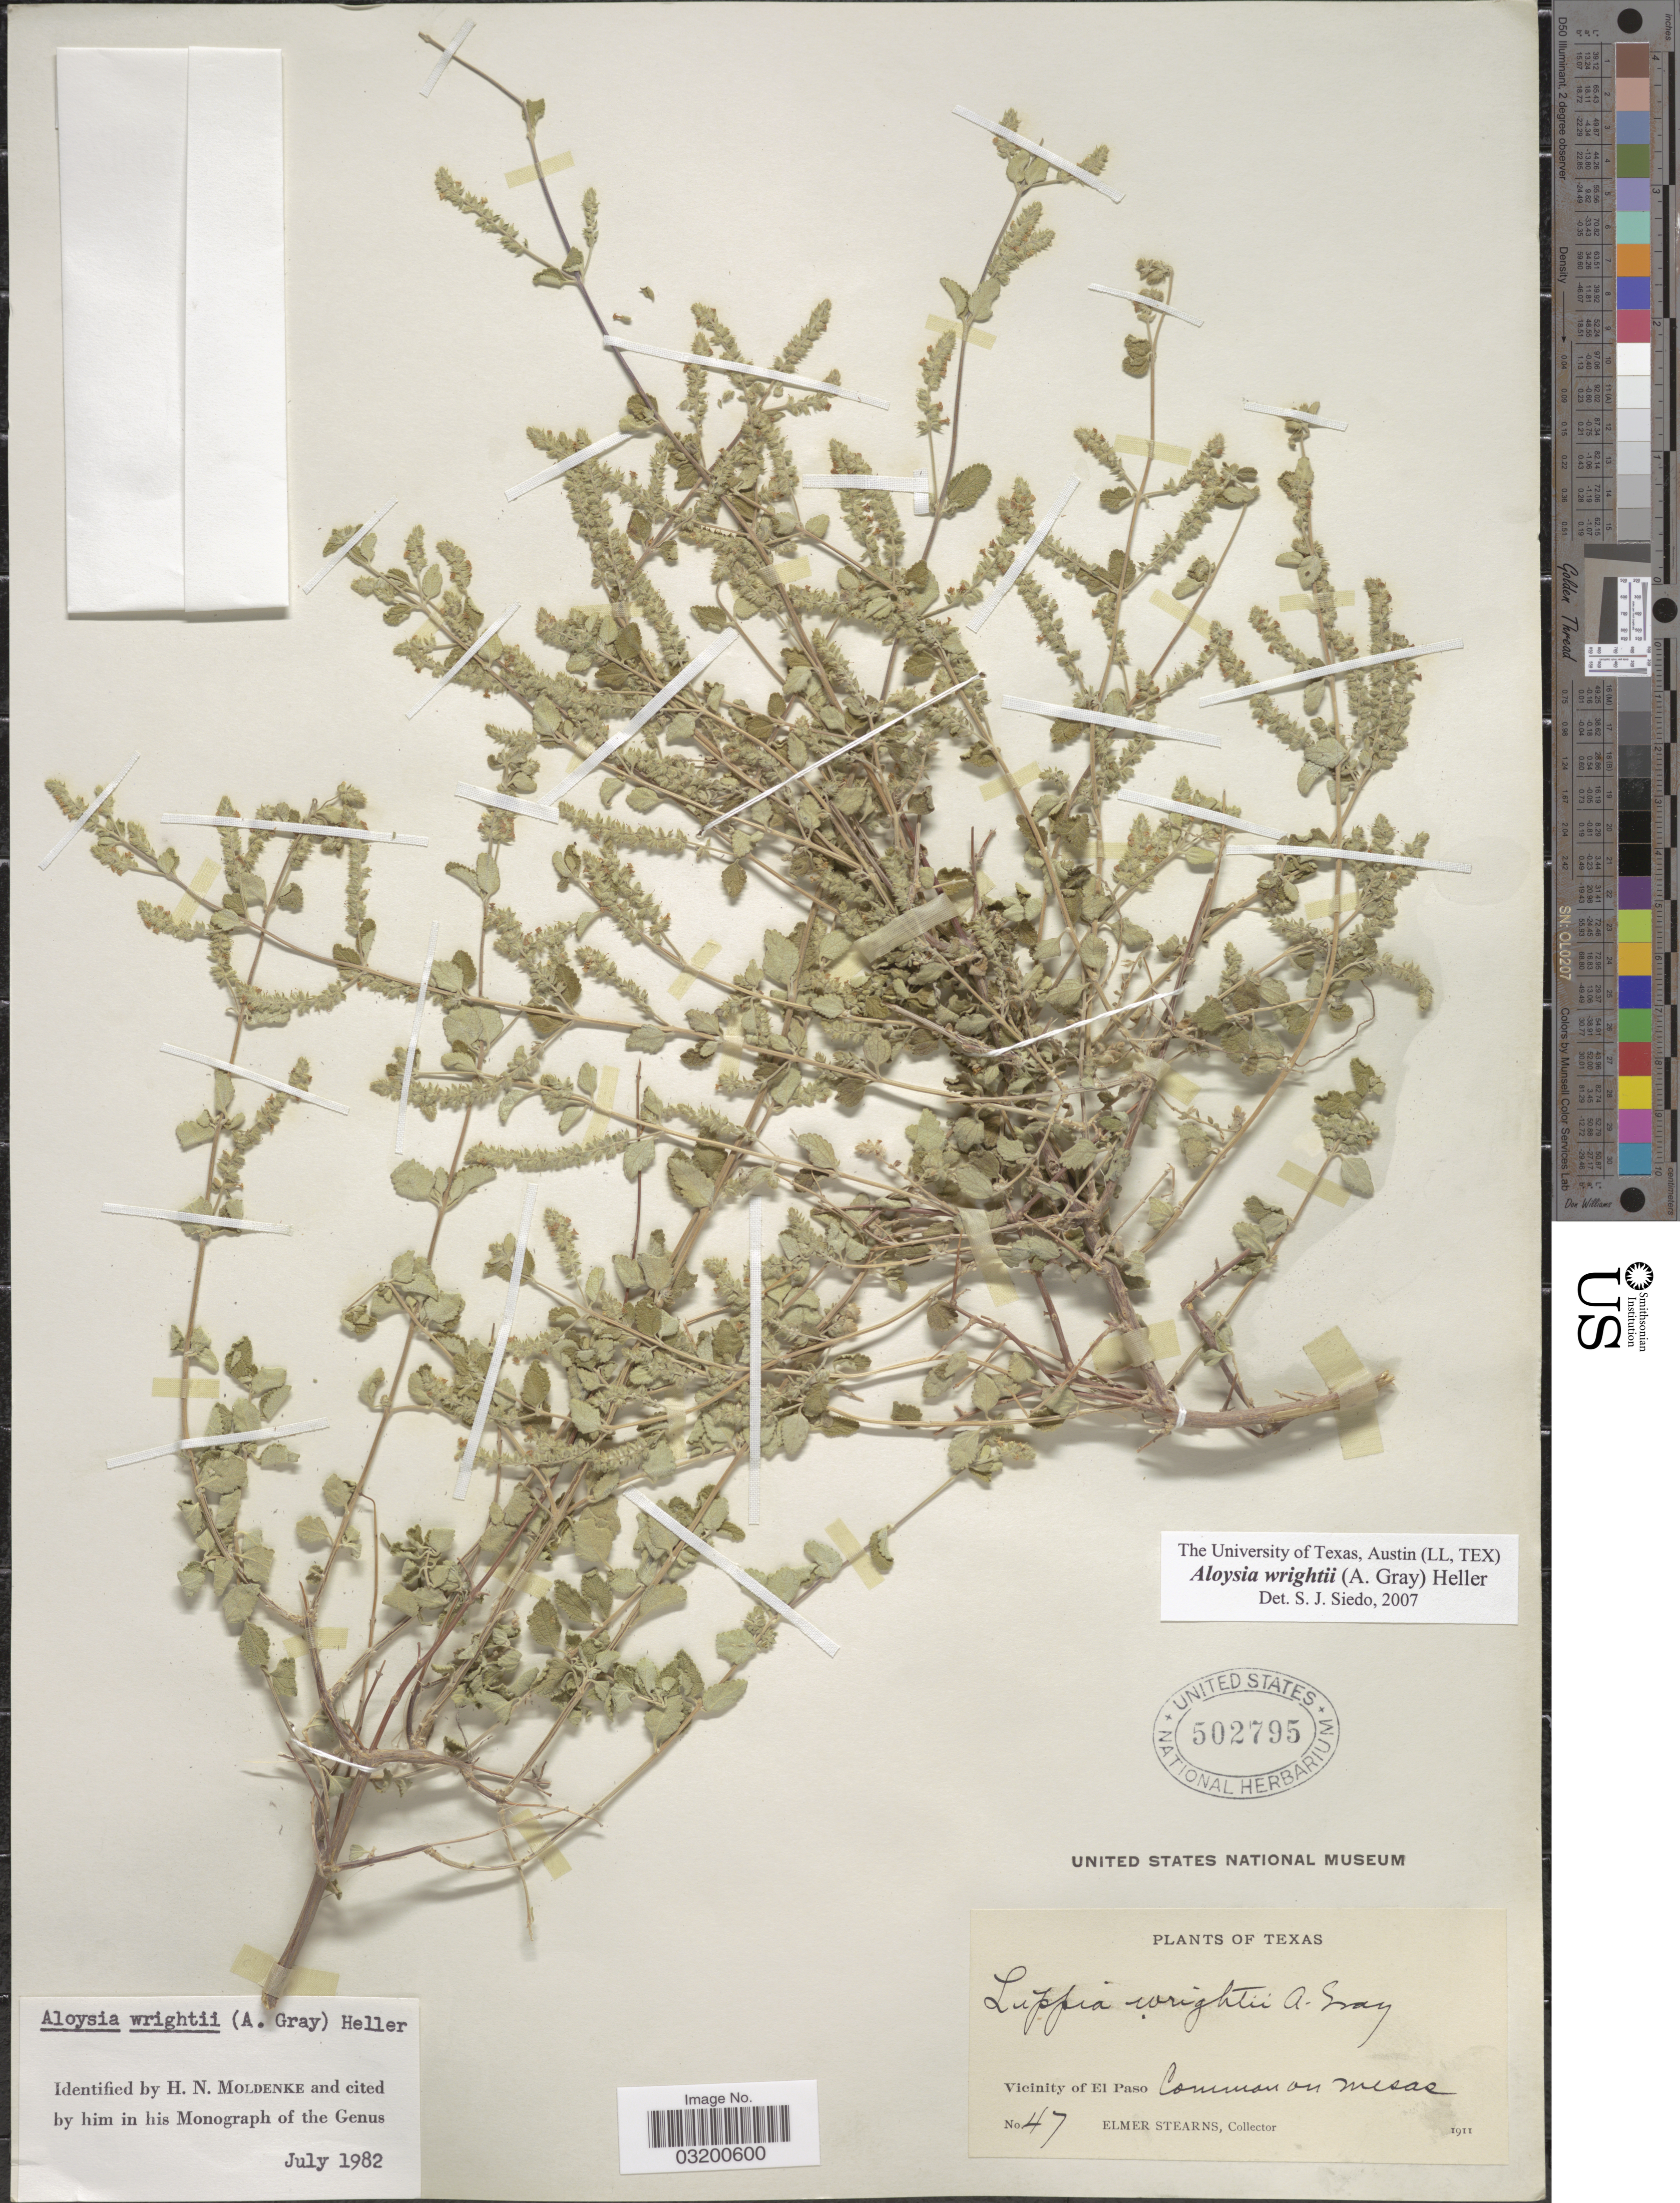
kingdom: Plantae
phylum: Tracheophyta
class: Magnoliopsida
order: Lamiales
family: Verbenaceae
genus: Aloysia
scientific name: Aloysia wrightii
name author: A. Heller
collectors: E. Stearns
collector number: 47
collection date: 1911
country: United States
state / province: Texas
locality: Vicinity of El Paso.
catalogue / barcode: US 502795